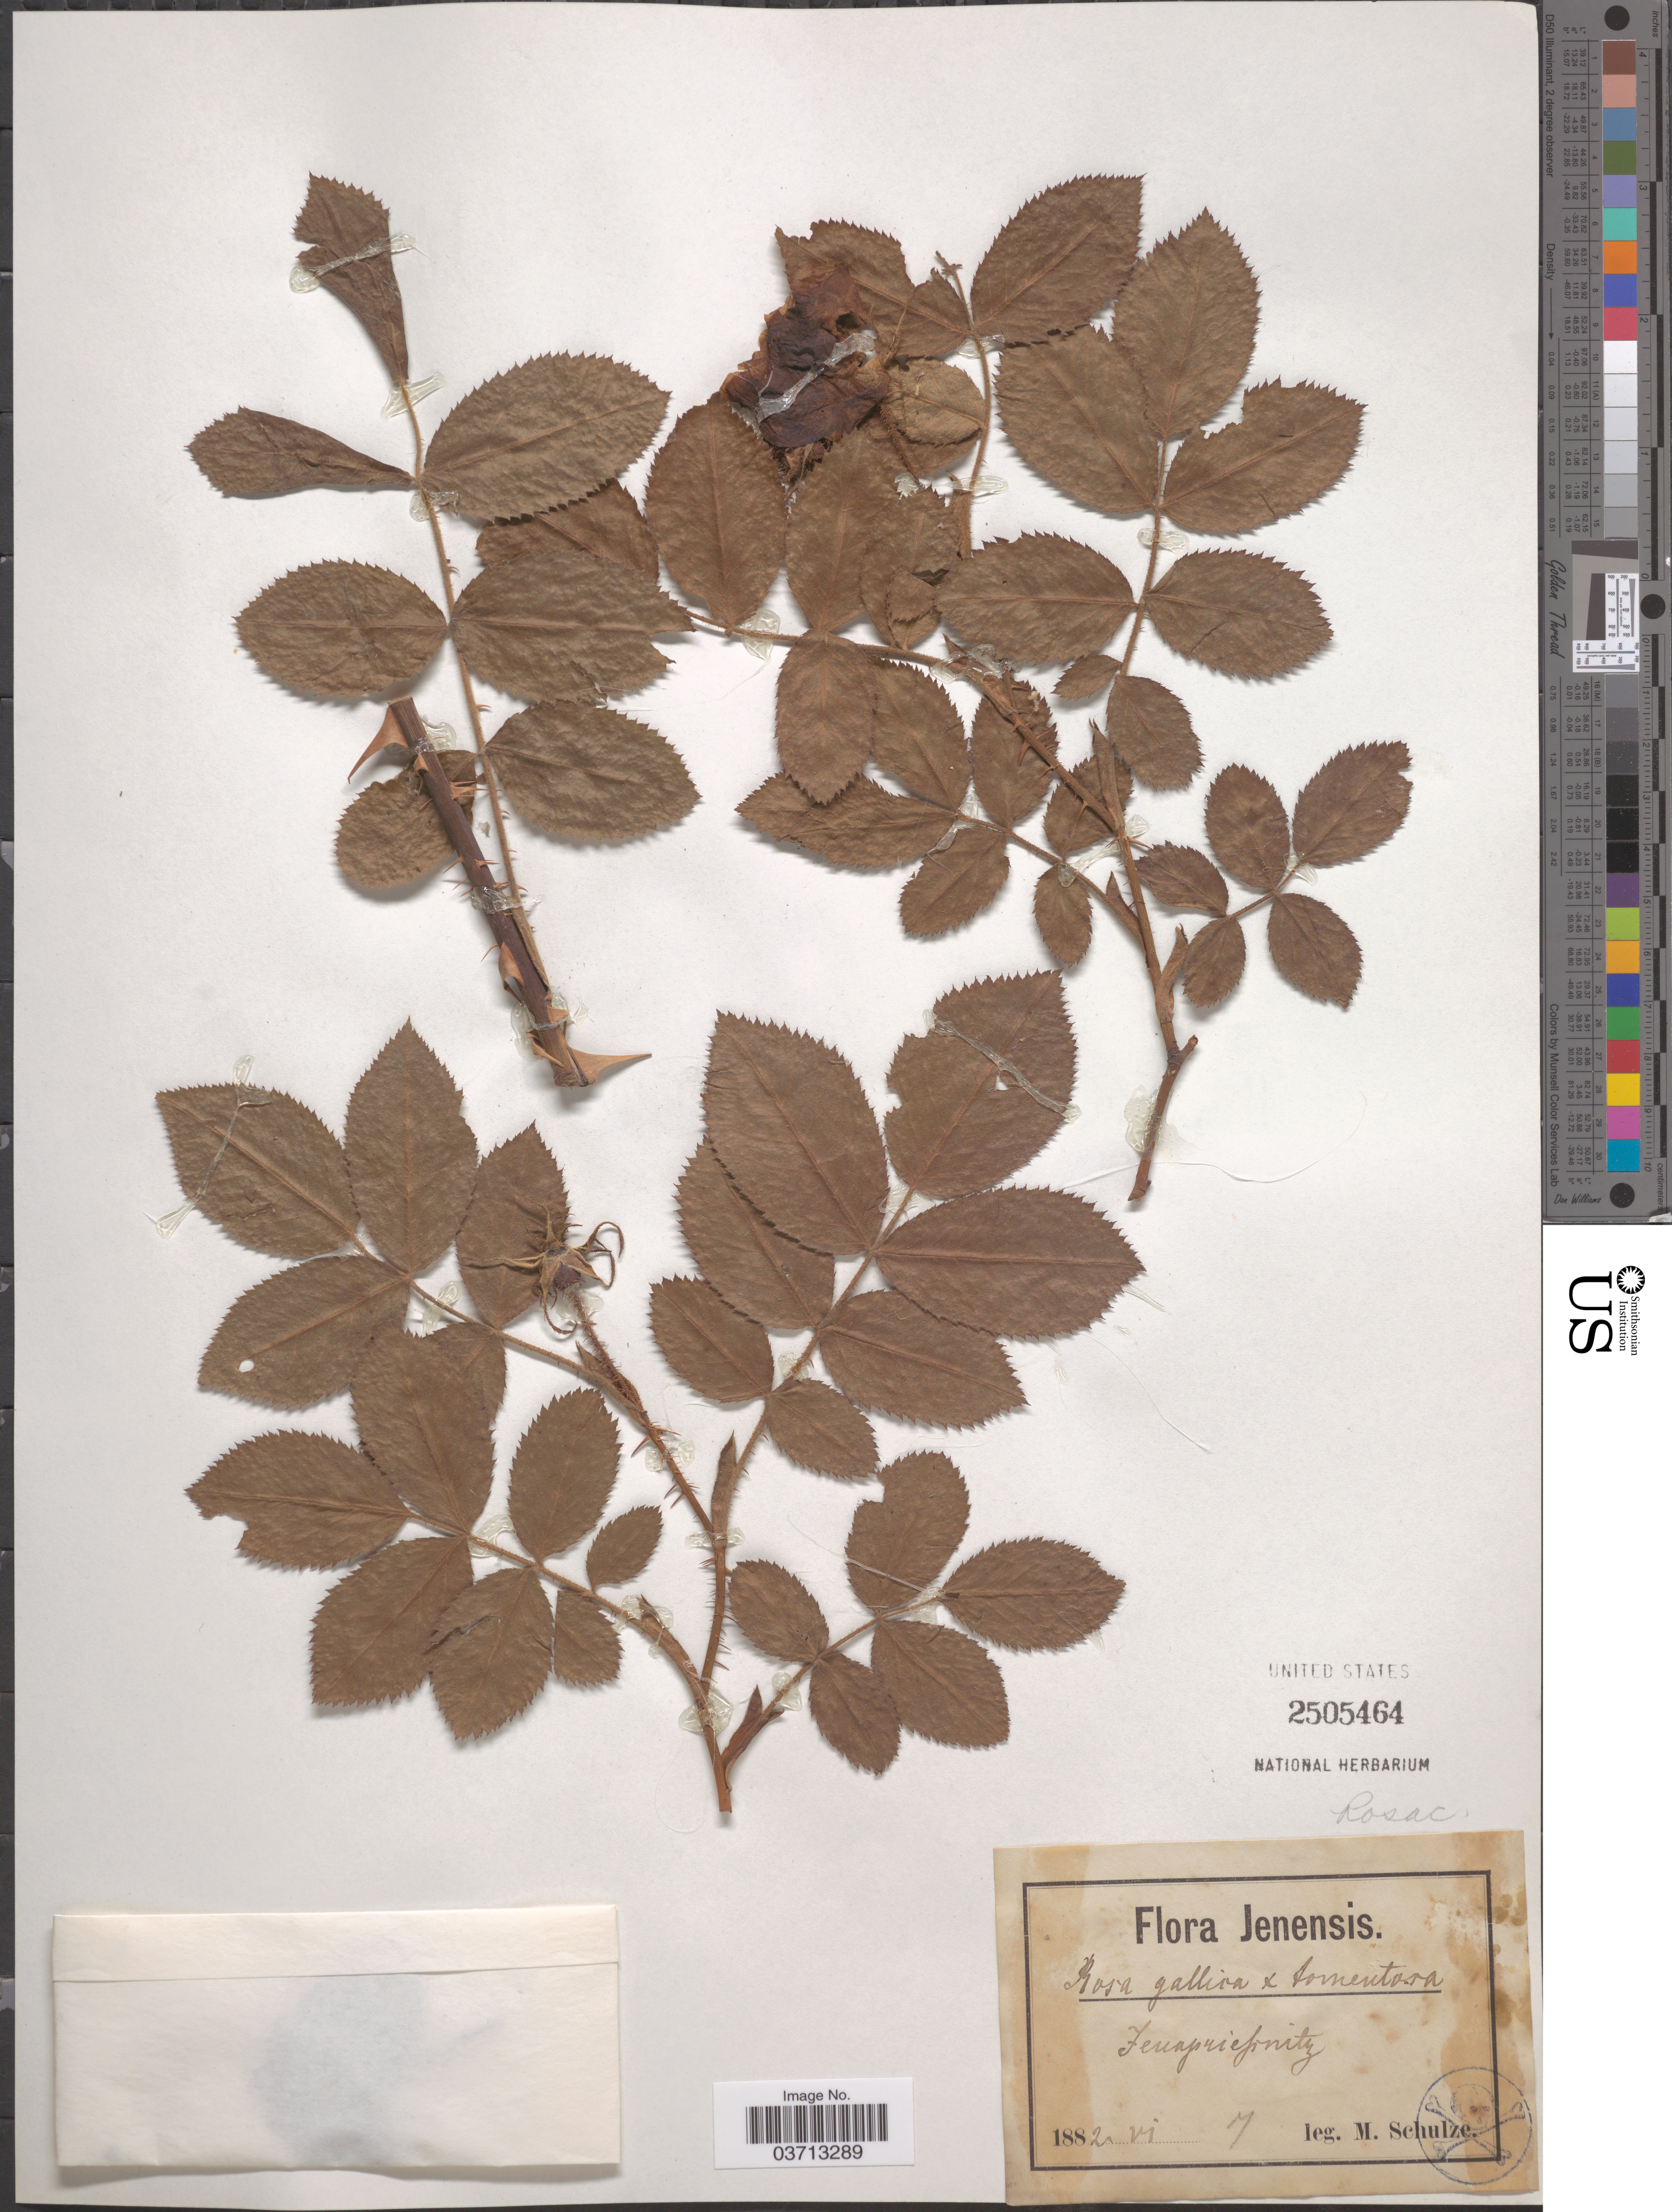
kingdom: Plantae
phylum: Tracheophyta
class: Magnoliopsida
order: Rosales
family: Rosaceae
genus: Rosa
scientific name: Rosa gallica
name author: L.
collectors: M. Schulze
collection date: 1882-06-07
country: Germany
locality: Jenensis. Jenapriessnitz.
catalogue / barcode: US 2505464